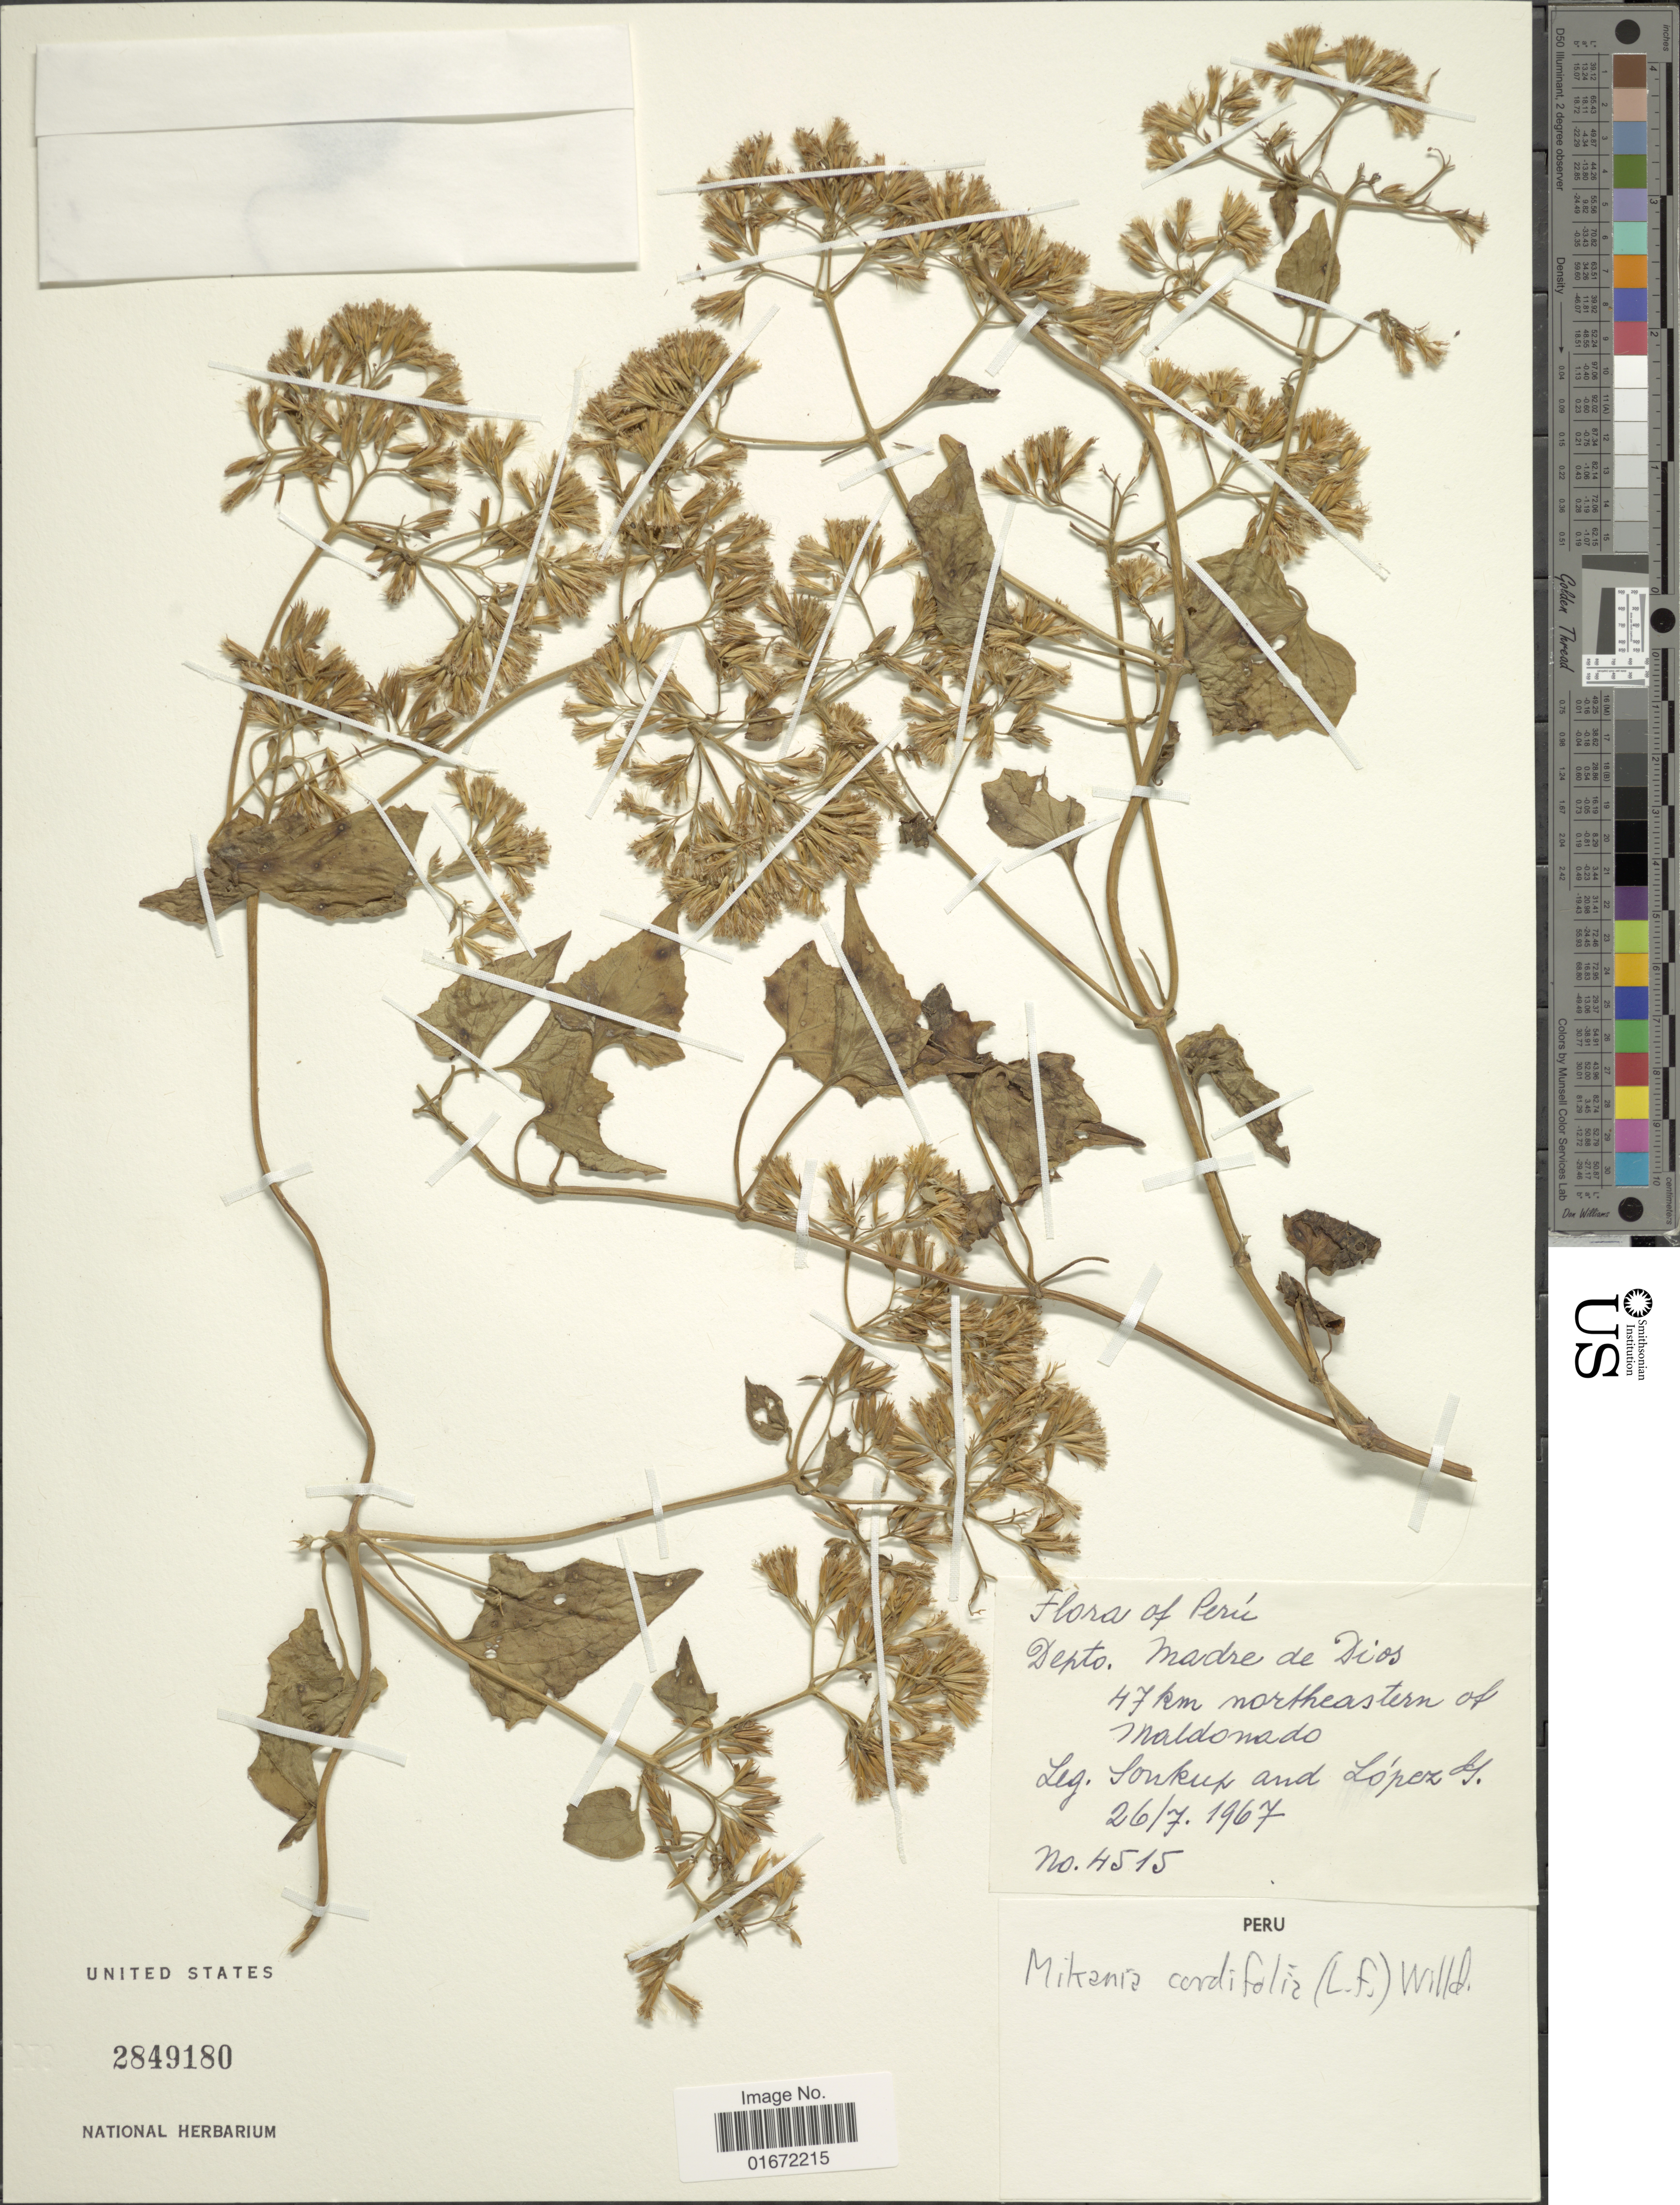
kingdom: Plantae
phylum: Tracheophyta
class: Magnoliopsida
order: Asterales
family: Asteraceae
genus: Mikania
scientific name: Mikania cordifolia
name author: Kunth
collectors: -- Soukup & H. López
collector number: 4515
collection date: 1967-07-26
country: Peru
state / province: Madre de Dios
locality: Depto. Madre de Dios. 47 km northeastern of Maldonado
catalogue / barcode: US 2849180